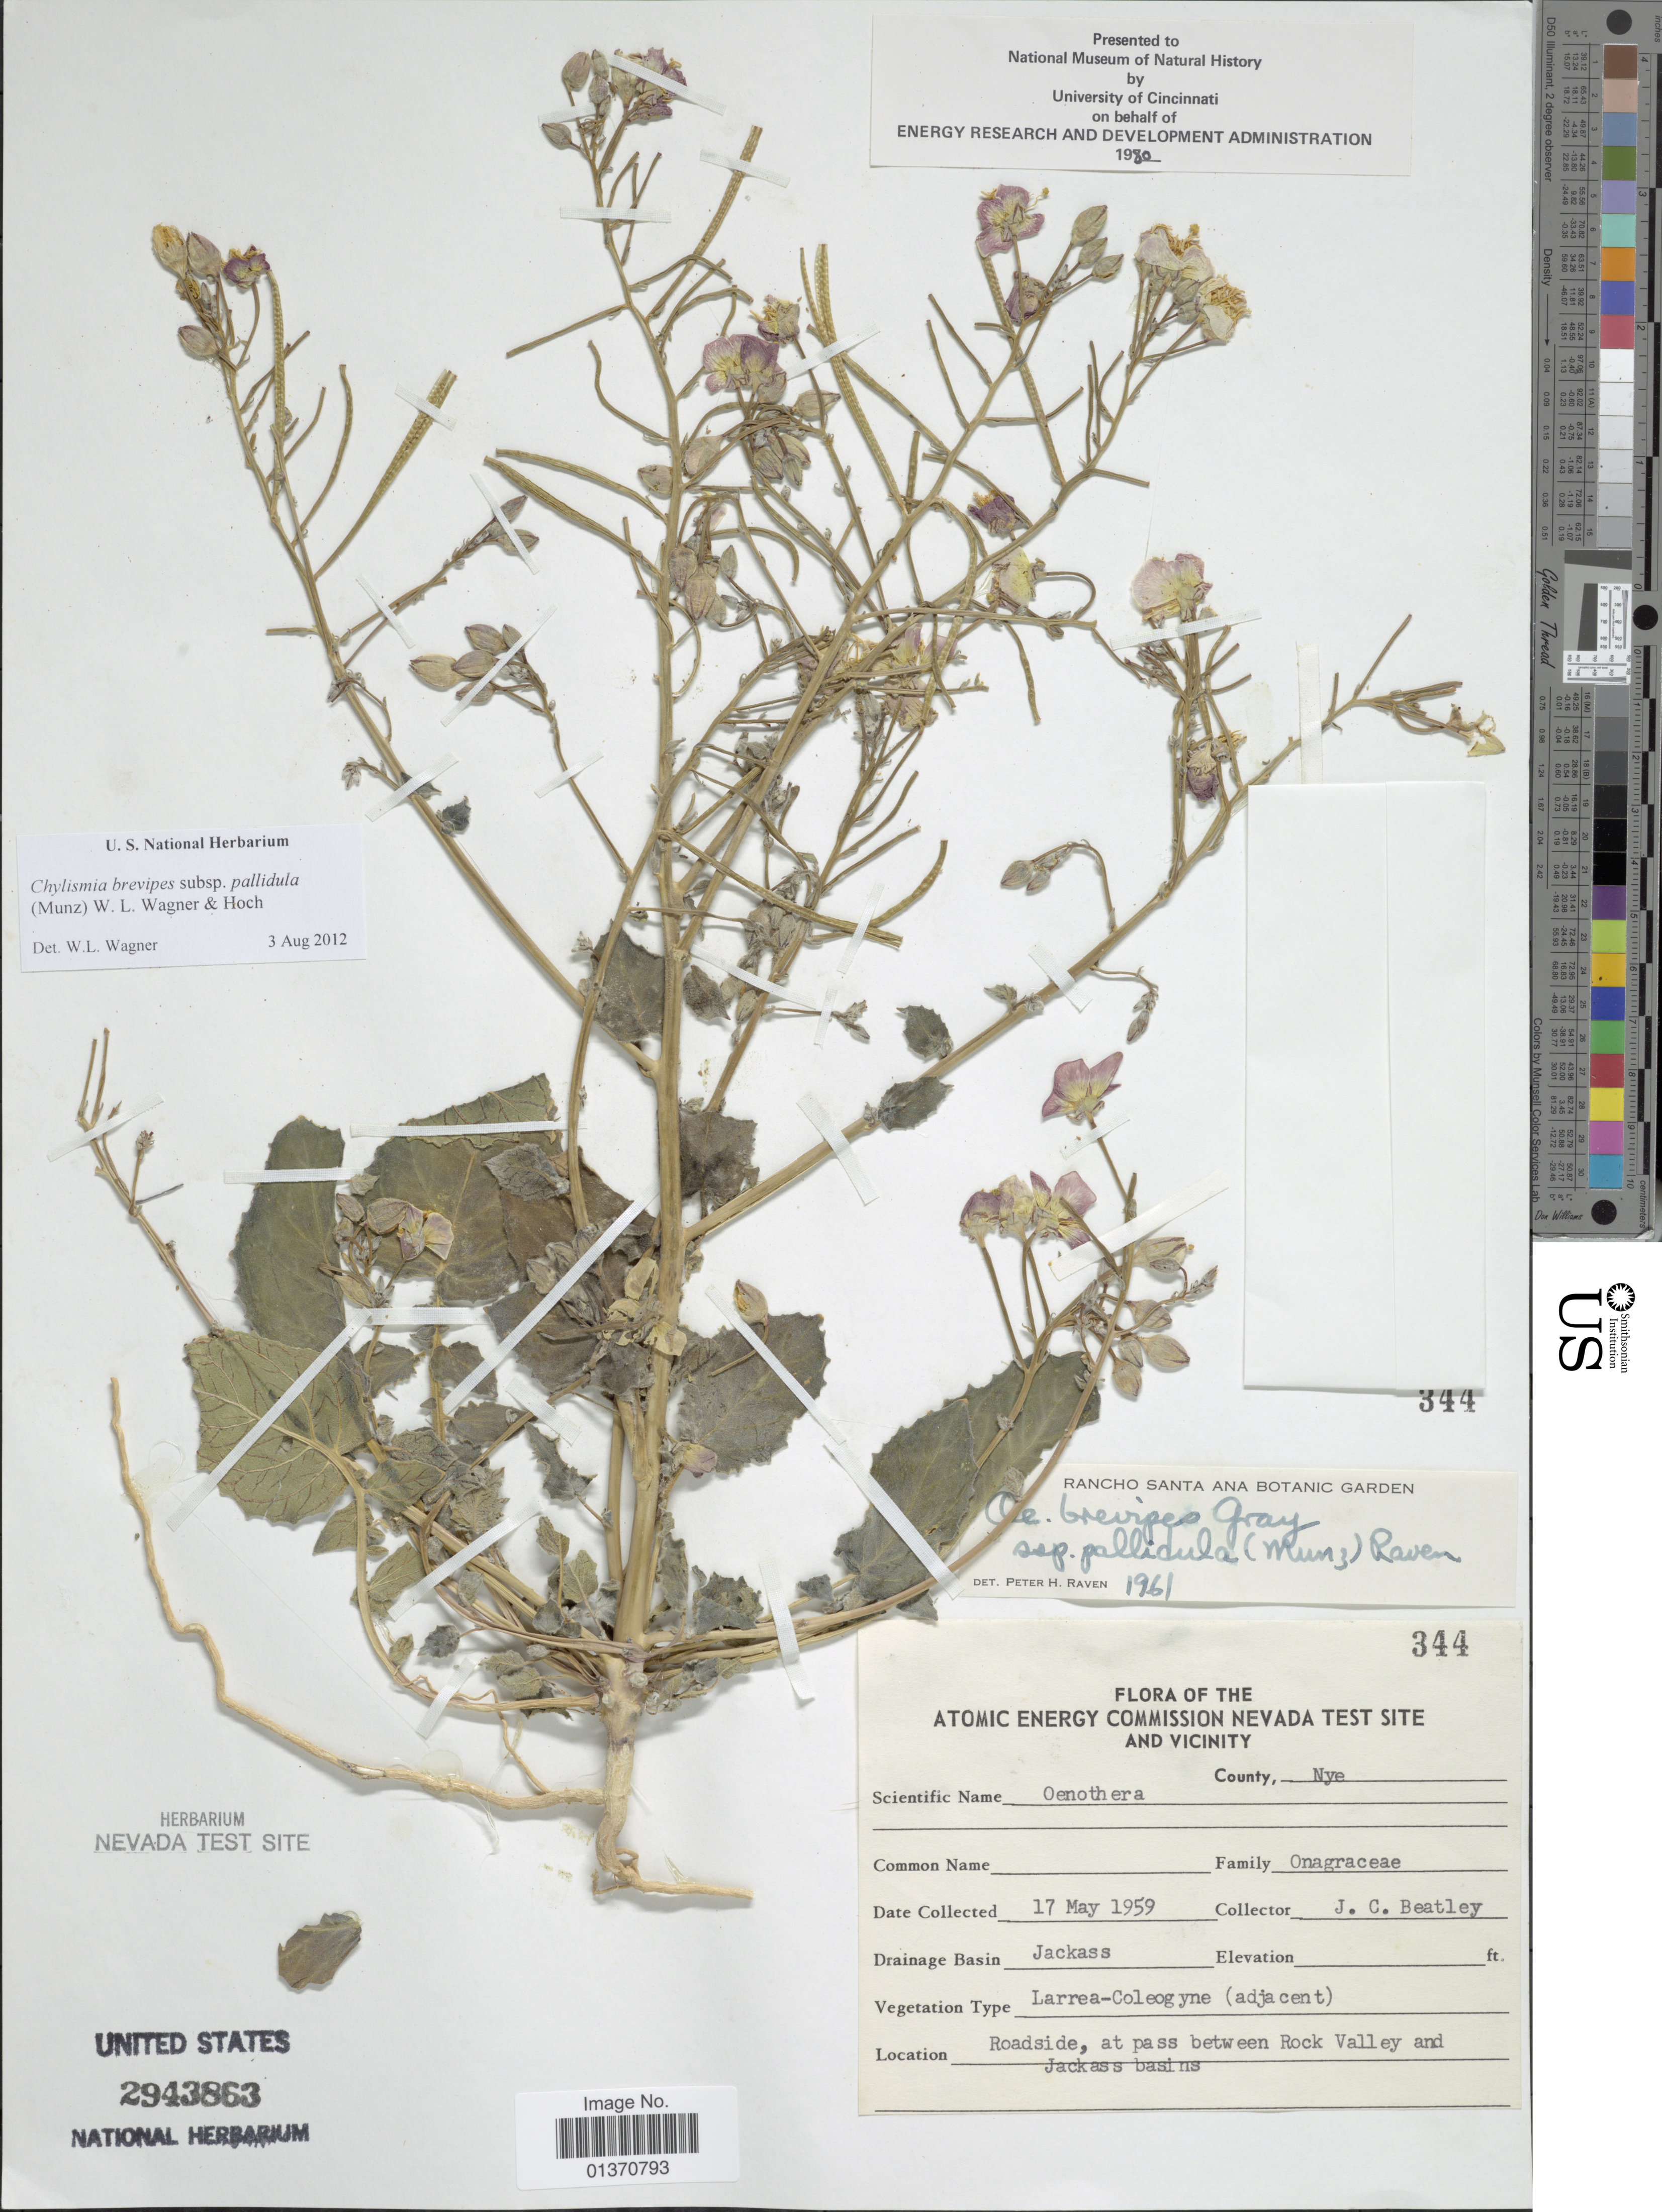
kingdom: Plantae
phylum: Tracheophyta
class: Magnoliopsida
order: Myrtales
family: Onagraceae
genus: Chylismia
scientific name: Chylismia brevipes subsp. pallidula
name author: (Munz) W.L. Wagner & Hoch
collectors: J. C. Beatley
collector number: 344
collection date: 1959-05-17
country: United States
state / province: Nevada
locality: U. S. Atomic Energy Commission's Nevada Test Site and Vicinity, Jackass, Roadside, at pass between Rock Valley and Jackass basins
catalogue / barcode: US 2943863